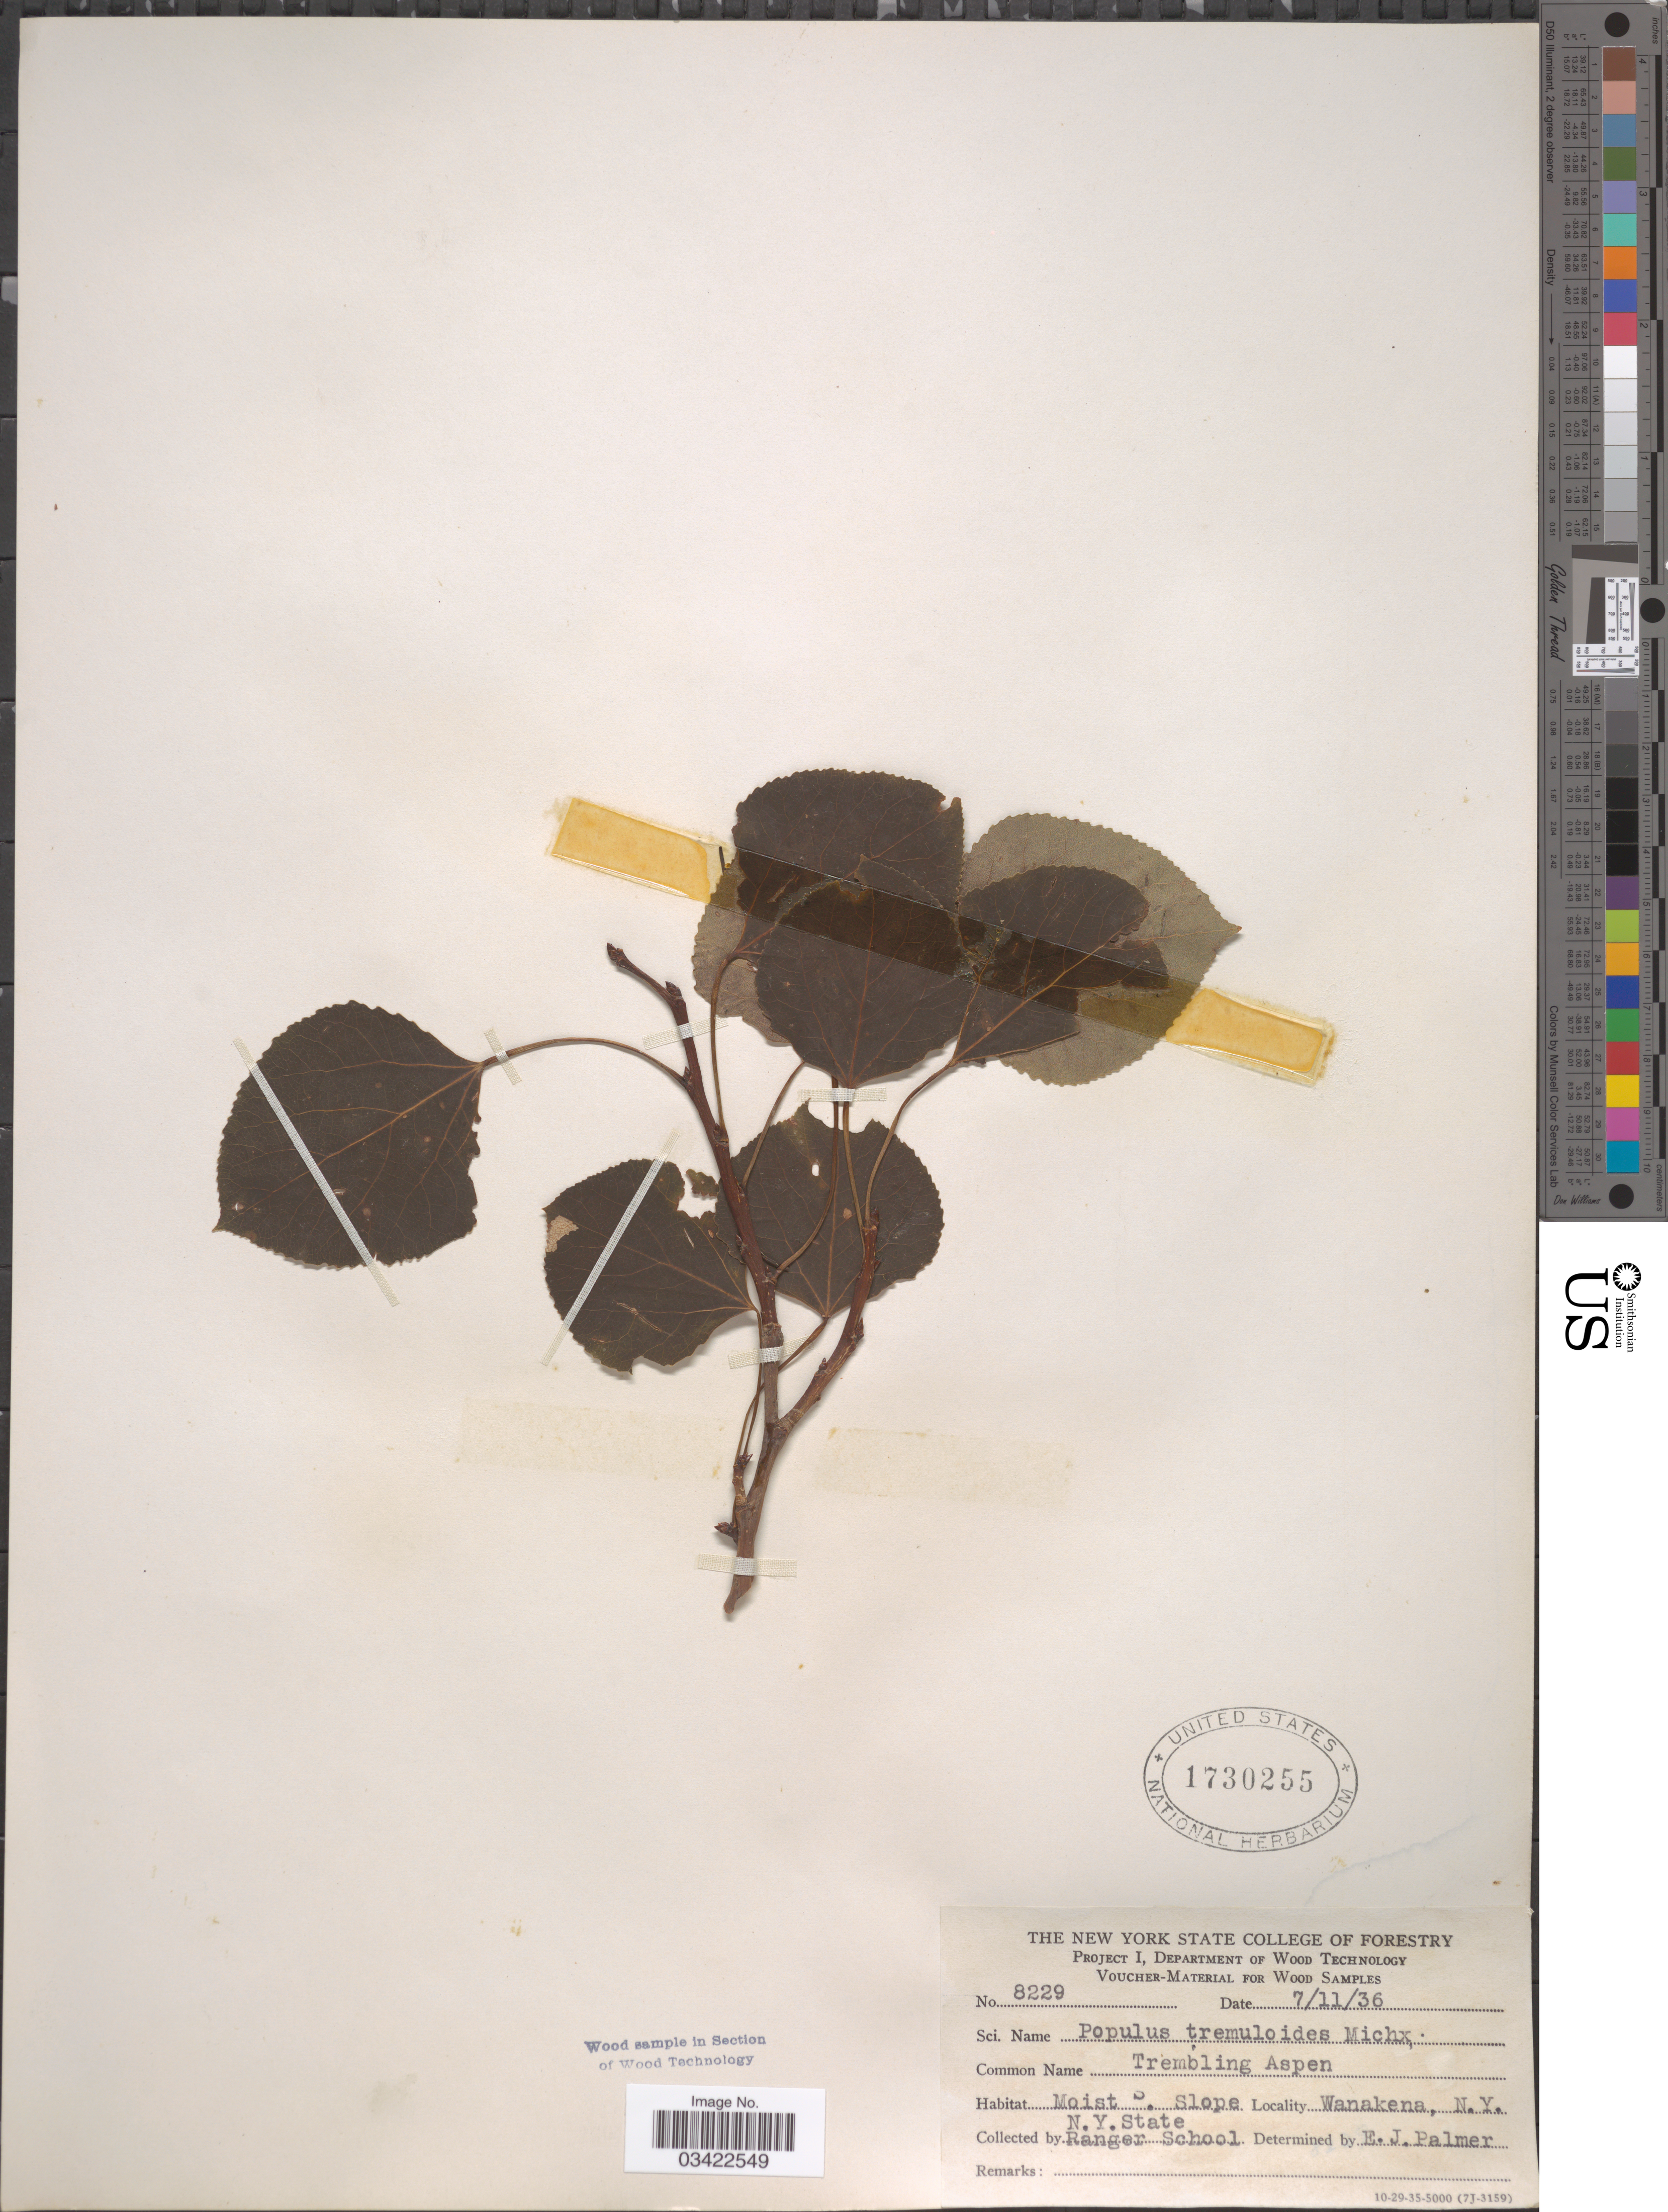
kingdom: Plantae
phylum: Tracheophyta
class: Magnoliopsida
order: Malpighiales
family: Salicaceae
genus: Populus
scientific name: Populus tremuloides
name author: Michx.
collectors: N. Y. State Ranger School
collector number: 8229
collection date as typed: Transcribed d/m/y: 11/7/36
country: United States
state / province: New York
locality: Moist S. Slope, Wanakena.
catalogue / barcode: US 1730255